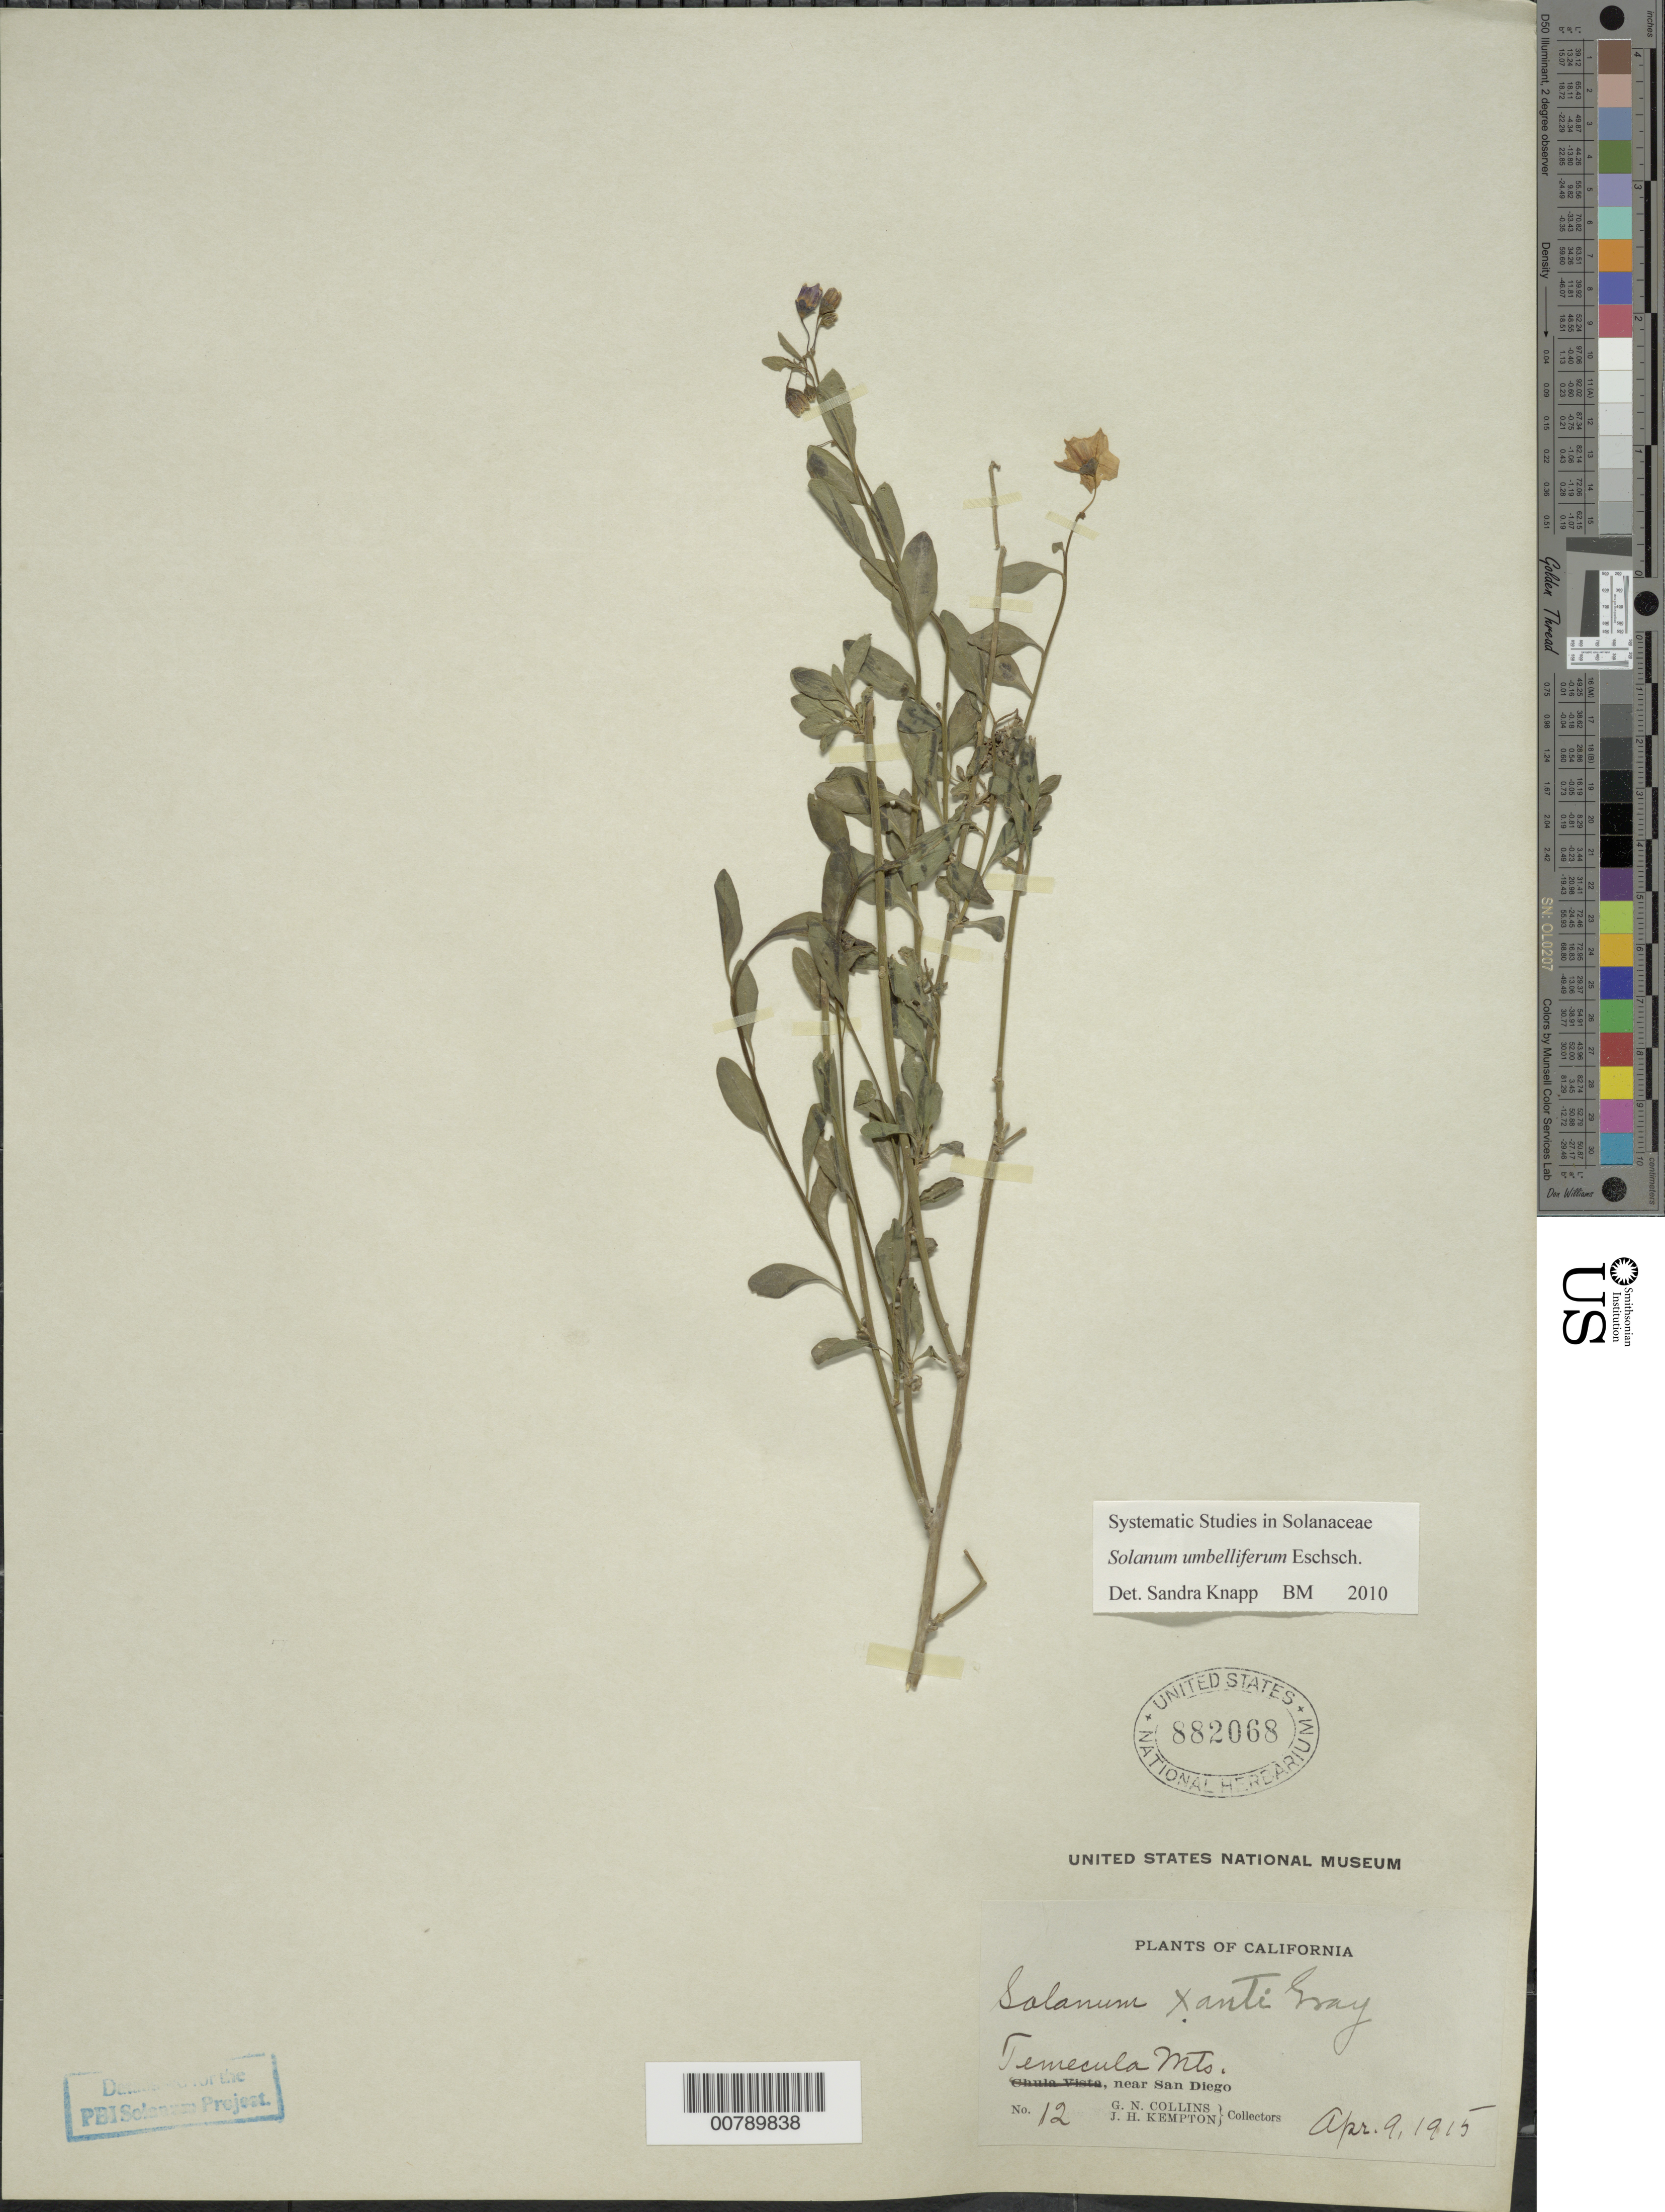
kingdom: Plantae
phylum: Tracheophyta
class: Magnoliopsida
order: Solanales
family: Solanaceae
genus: Solanum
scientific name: Solanum umbelliferum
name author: Eschsch.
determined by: Knapp, S. D.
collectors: G. N. Collins & J. H. Kempton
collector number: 12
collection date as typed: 9 Apr 1915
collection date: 1915-04-09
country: United States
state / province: California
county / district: San Diego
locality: near San Diego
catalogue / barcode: US 882068